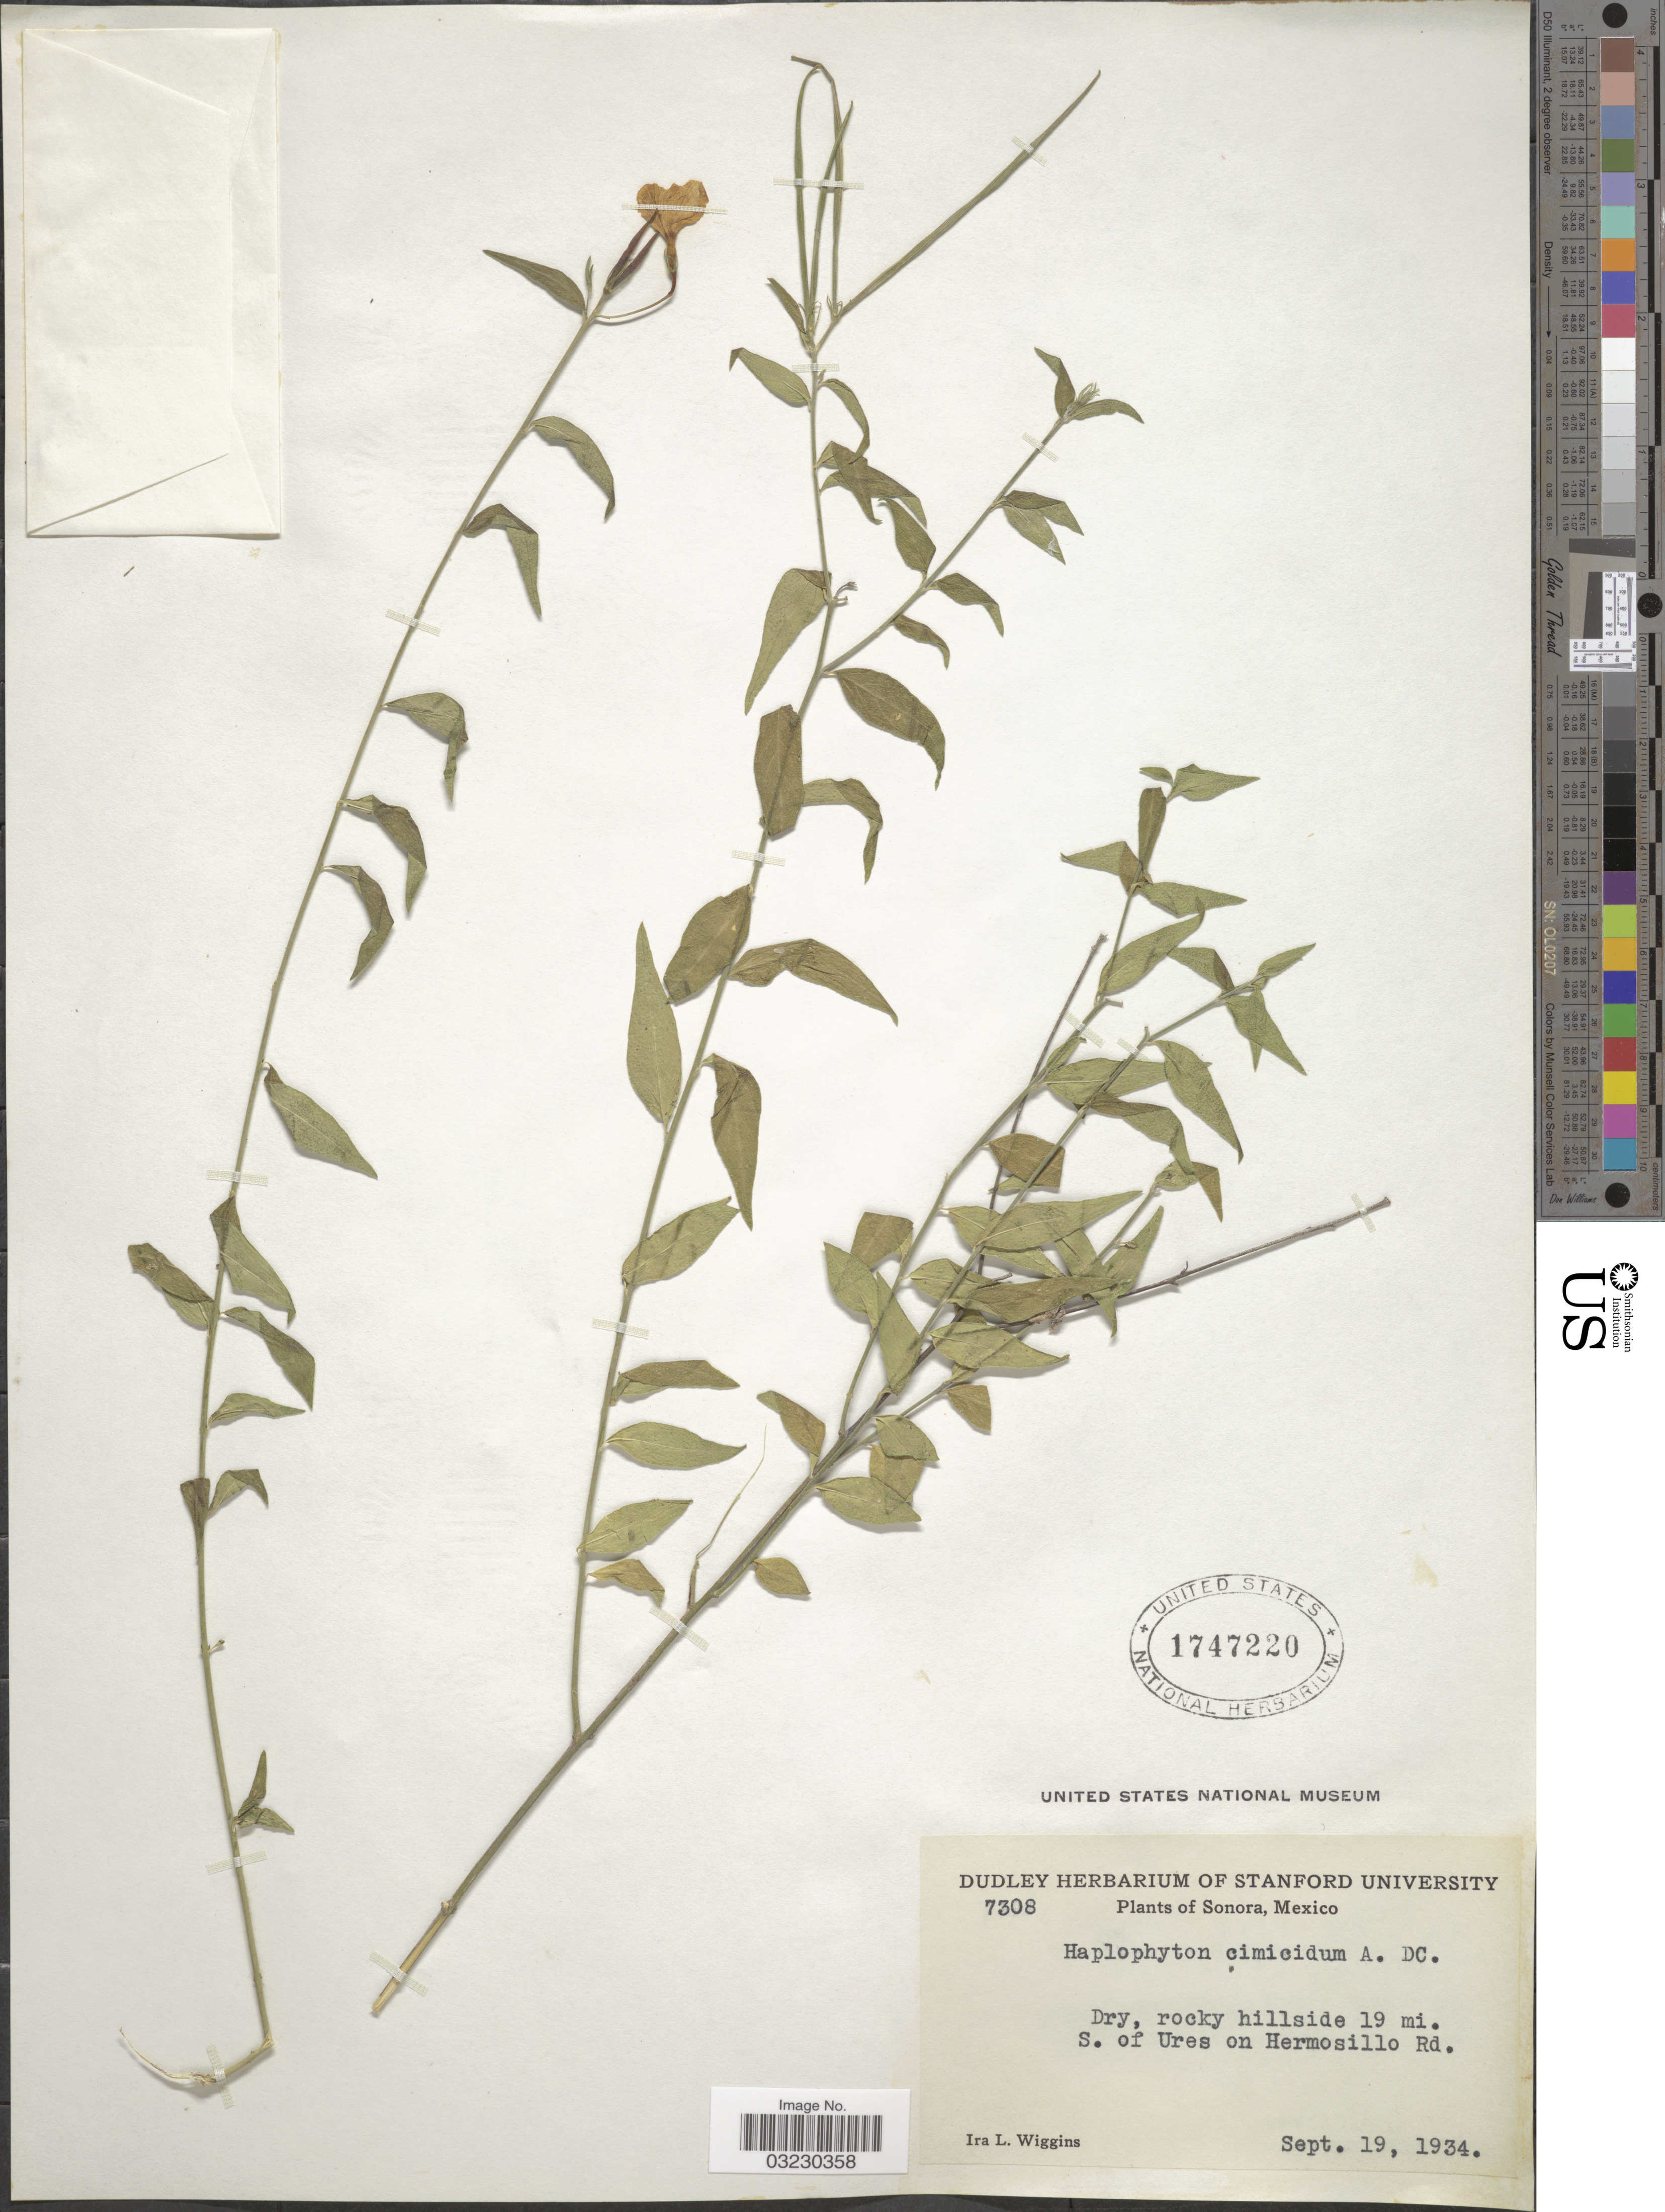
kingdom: Plantae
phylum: Tracheophyta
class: Magnoliopsida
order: Gentianales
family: Apocynaceae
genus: Haplophyton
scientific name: Haplophyton cimicidum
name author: A. DC.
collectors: I. L. Wiggins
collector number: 7308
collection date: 1934-09-19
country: Mexico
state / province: Sonora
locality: Dry, rocky hillside 19 mi. S. of Ures on Hermosillo Rd.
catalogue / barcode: US 1747220